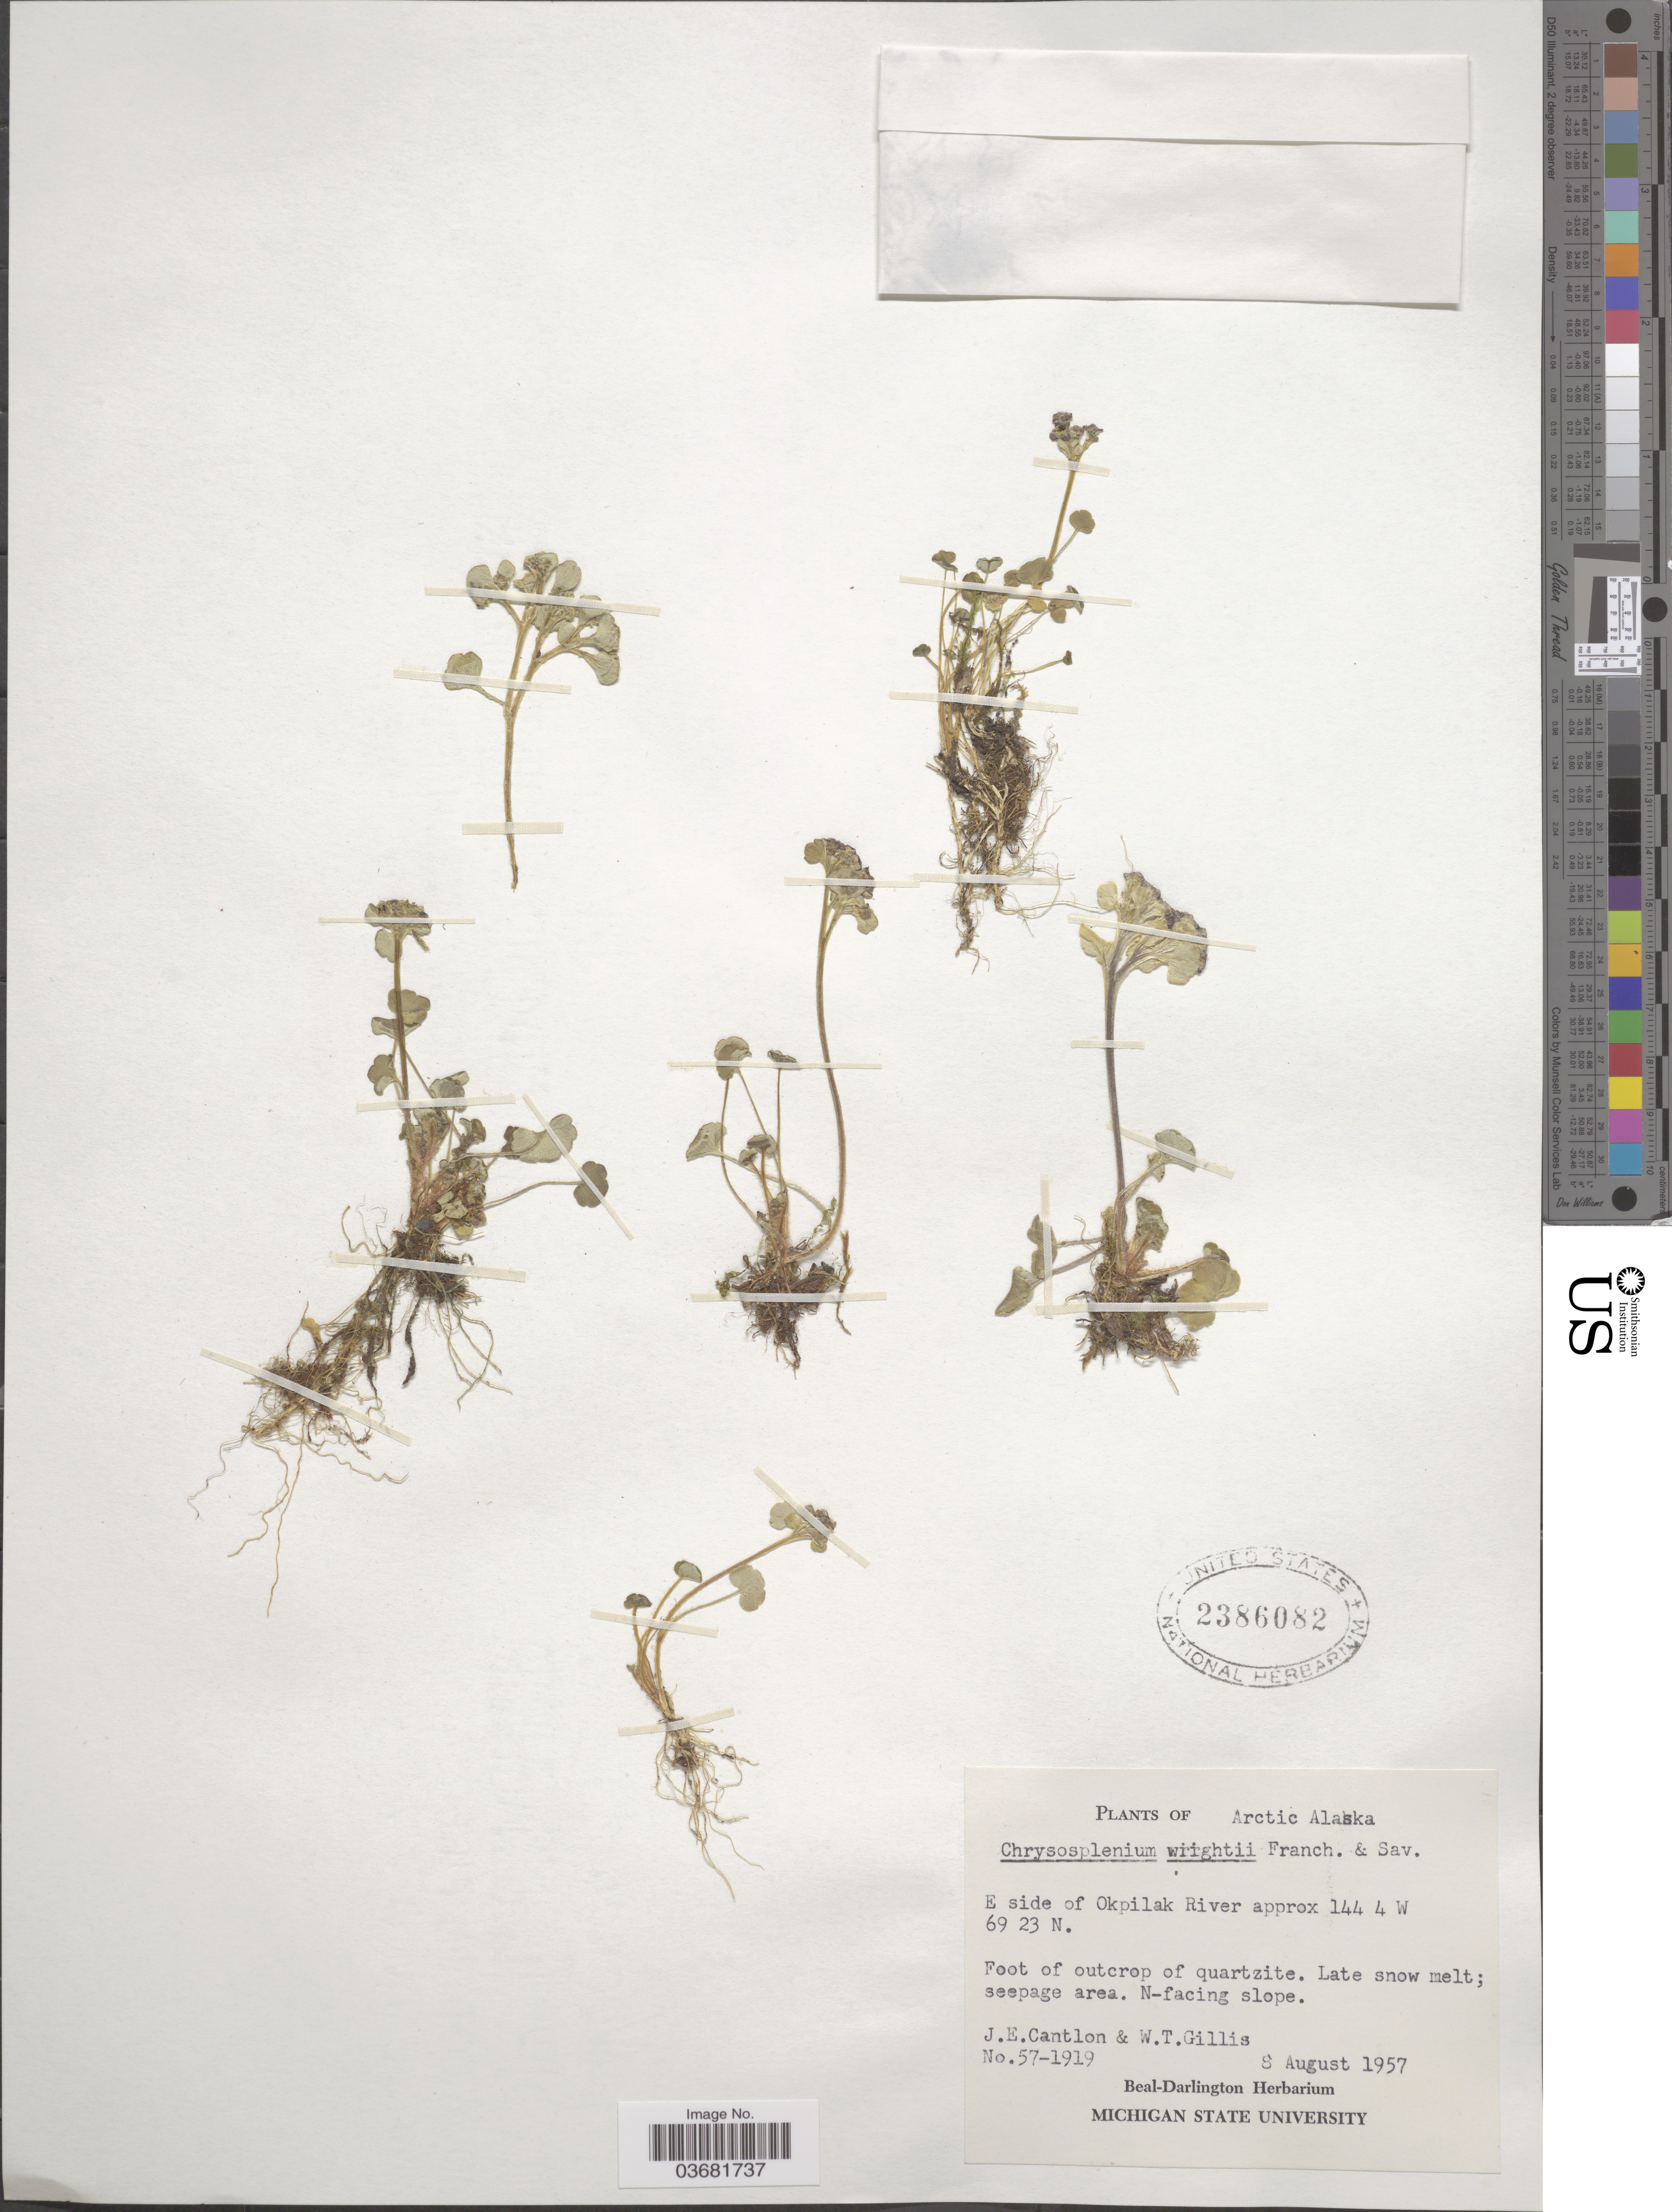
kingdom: Plantae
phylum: Tracheophyta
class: Magnoliopsida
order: Saxifragales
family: Saxifragaceae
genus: Chrysosplenium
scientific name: Chrysosplenium wrightii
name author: Franch. & Sav.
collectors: J. Cantlon & W. T. Gillis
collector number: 57-1919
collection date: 1957-08-08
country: United States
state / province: Alaska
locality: Arctic Alaska. E side of Okpilak River. N-facing slope.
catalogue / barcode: US 2386082